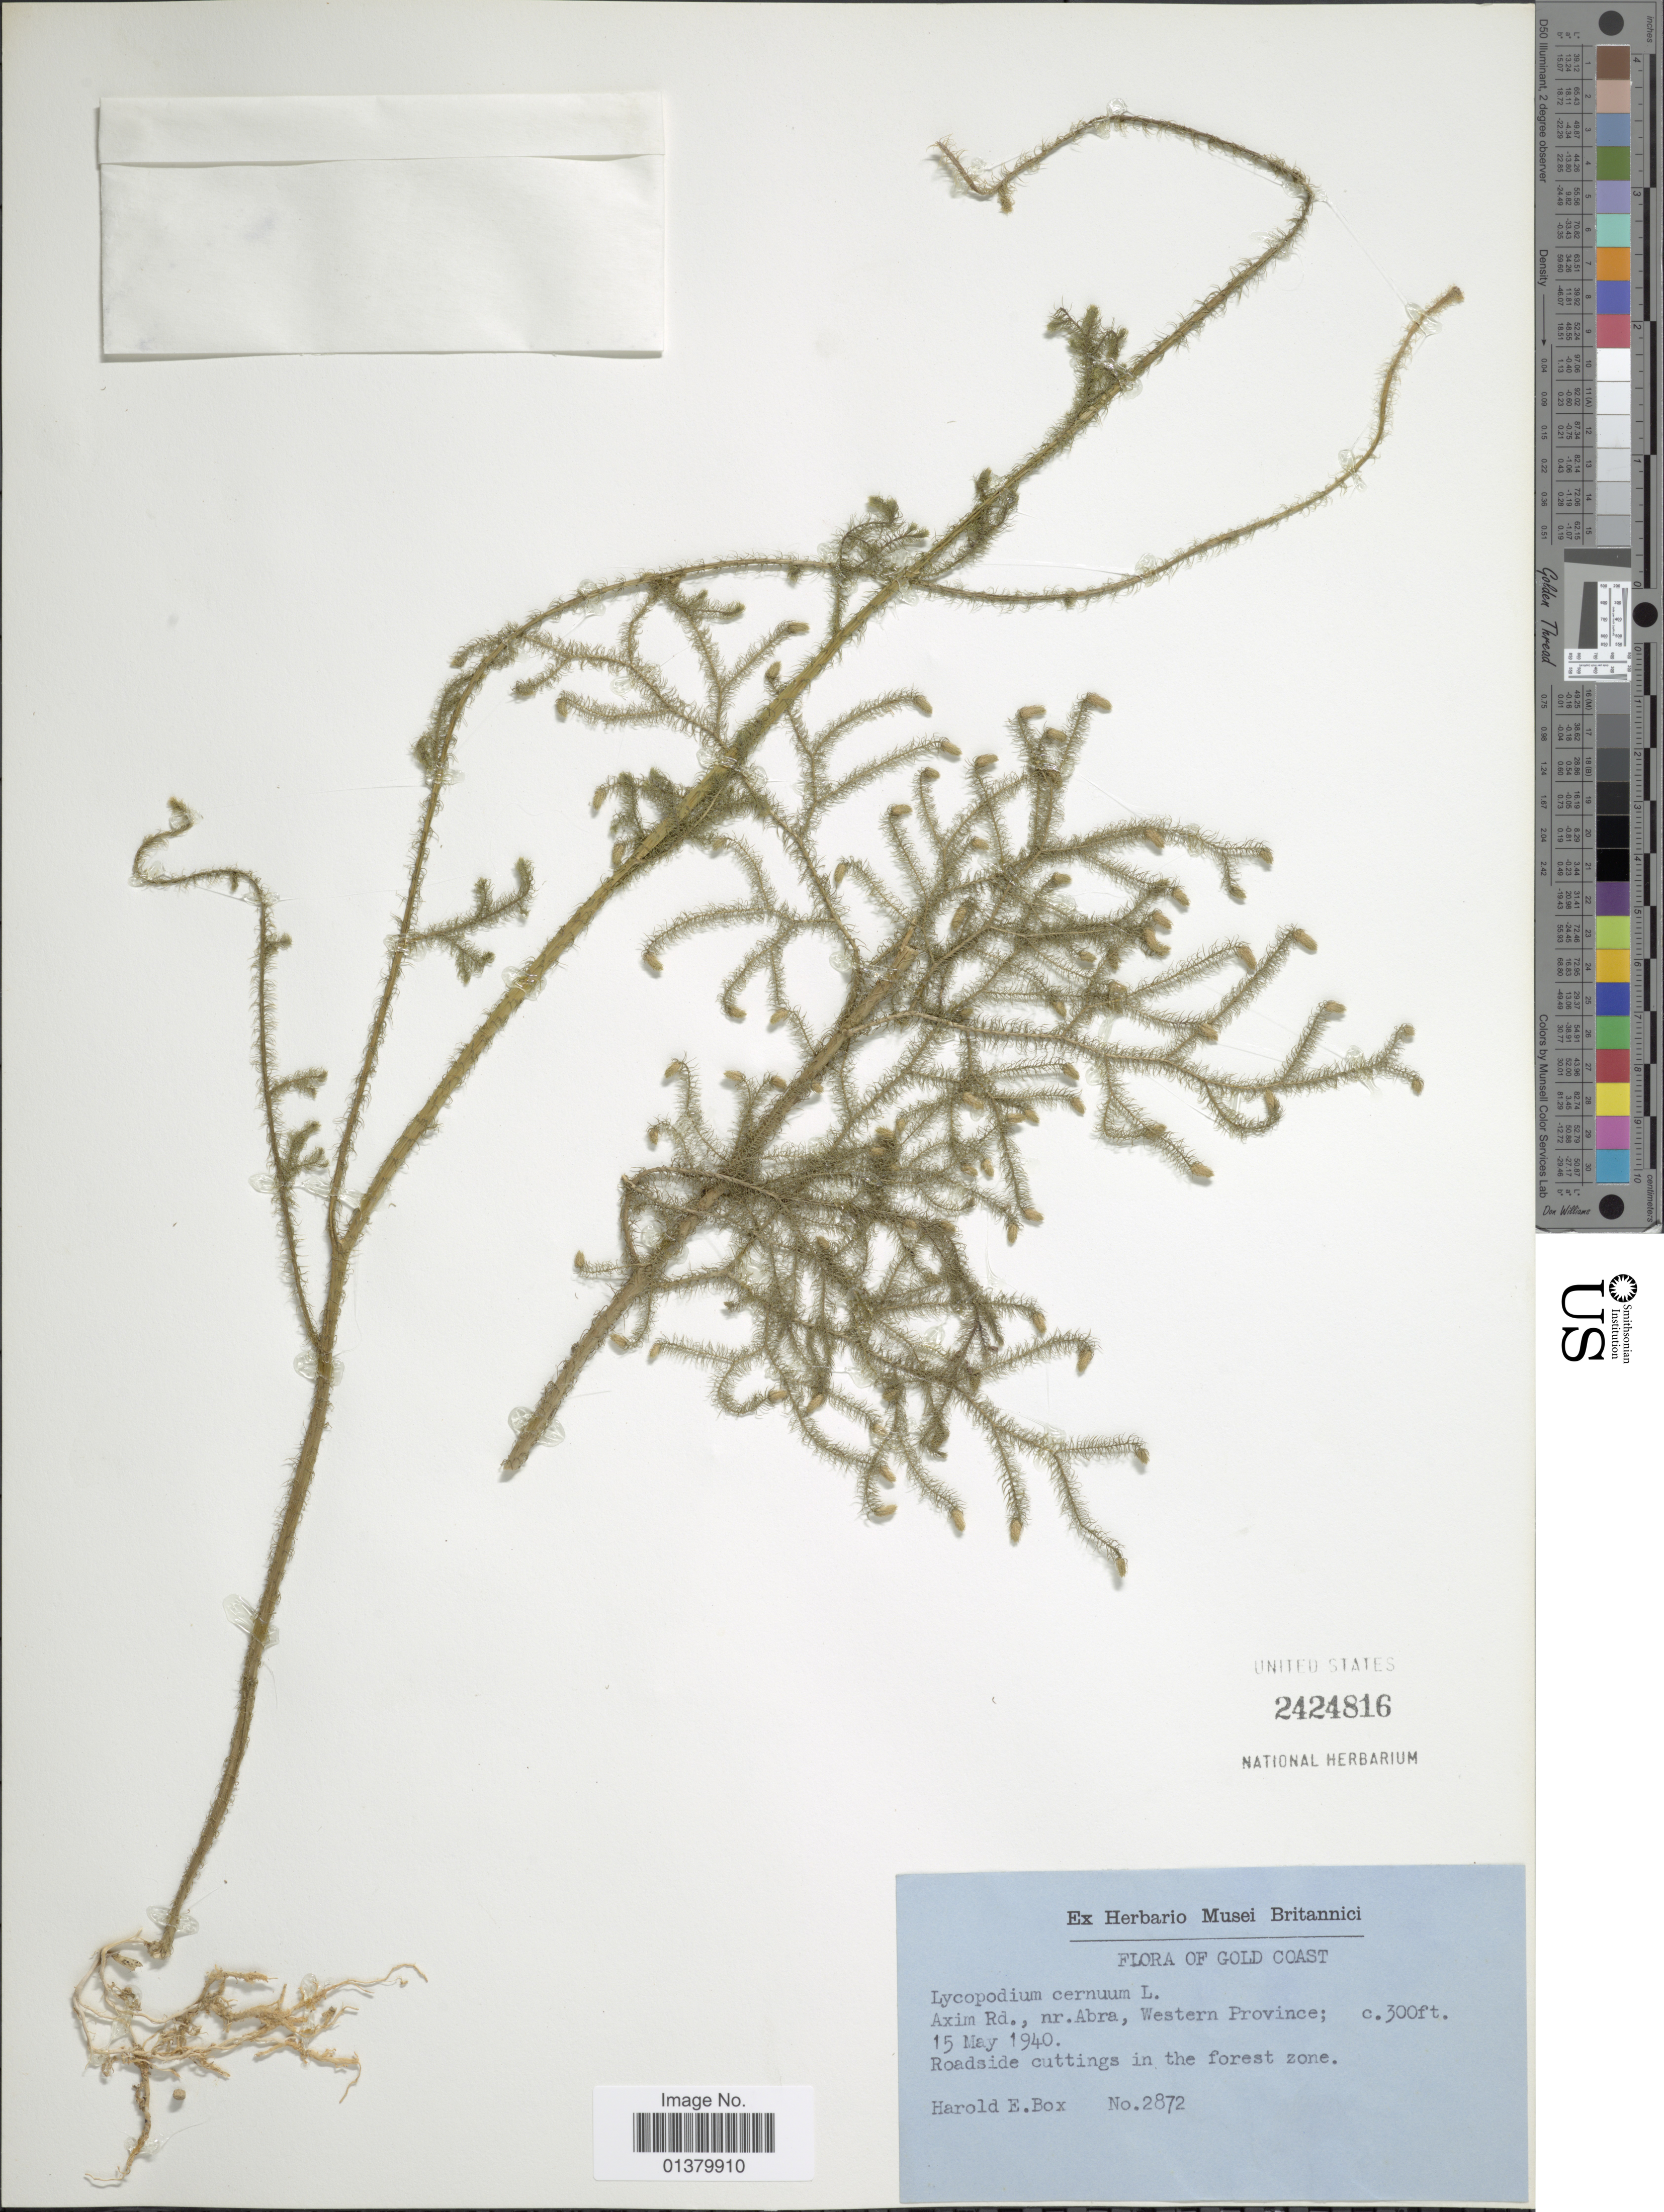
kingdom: Plantae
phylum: Tracheophyta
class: Lycopodiopsida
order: Lycopodiales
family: Lycopodiaceae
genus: Palhinhaea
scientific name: Palhinhaea cernua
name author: (L.) Vasc. & Franco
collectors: H. E. Box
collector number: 2872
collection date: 1940-05-15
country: Ghana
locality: Gold Coast, Axim Rd., nr Abra,Western Province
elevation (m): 91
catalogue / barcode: US 2424816